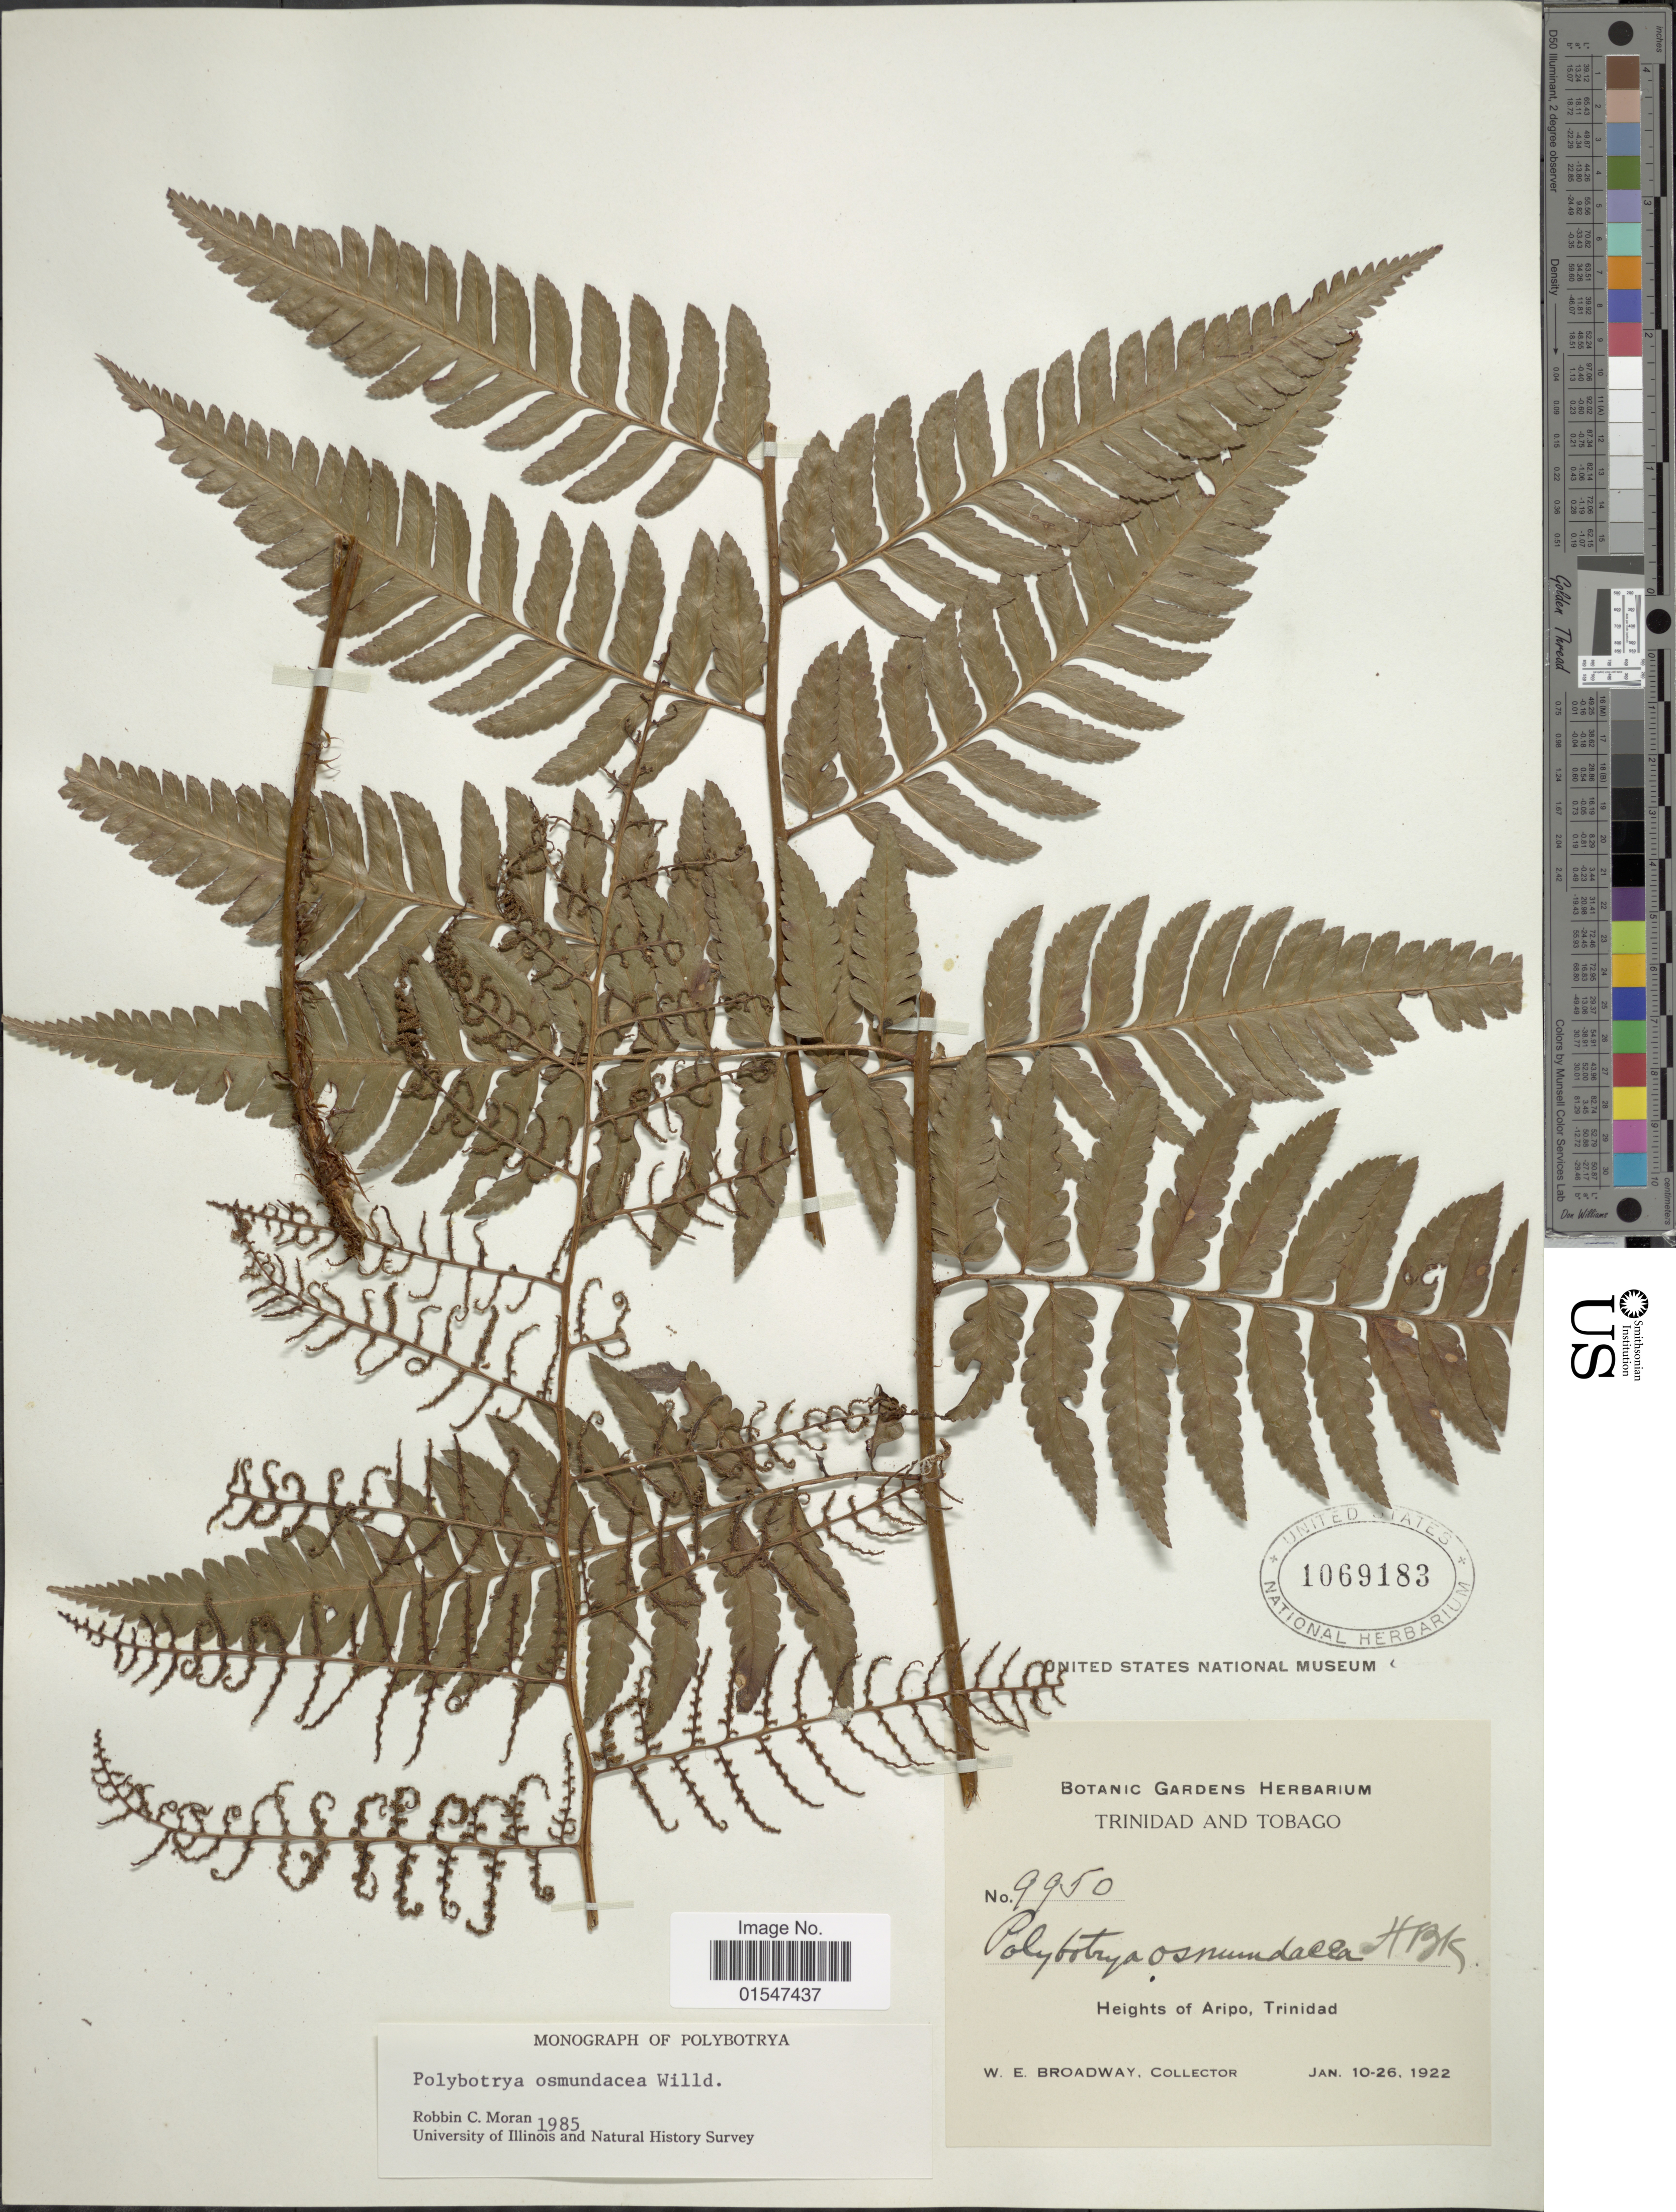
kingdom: Plantae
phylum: Tracheophyta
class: Polypodiopsida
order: Polypodiales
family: Dryopteridaceae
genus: Polybotrya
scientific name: Polybotrya osmundacea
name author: Humb. & Bonpl. ex Willd.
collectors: W. E. Broadway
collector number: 9950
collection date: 1922-01-10/1926-01-26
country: Trinidad and Tobago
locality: Heights of Aripo, Trinidad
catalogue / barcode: US 1069183